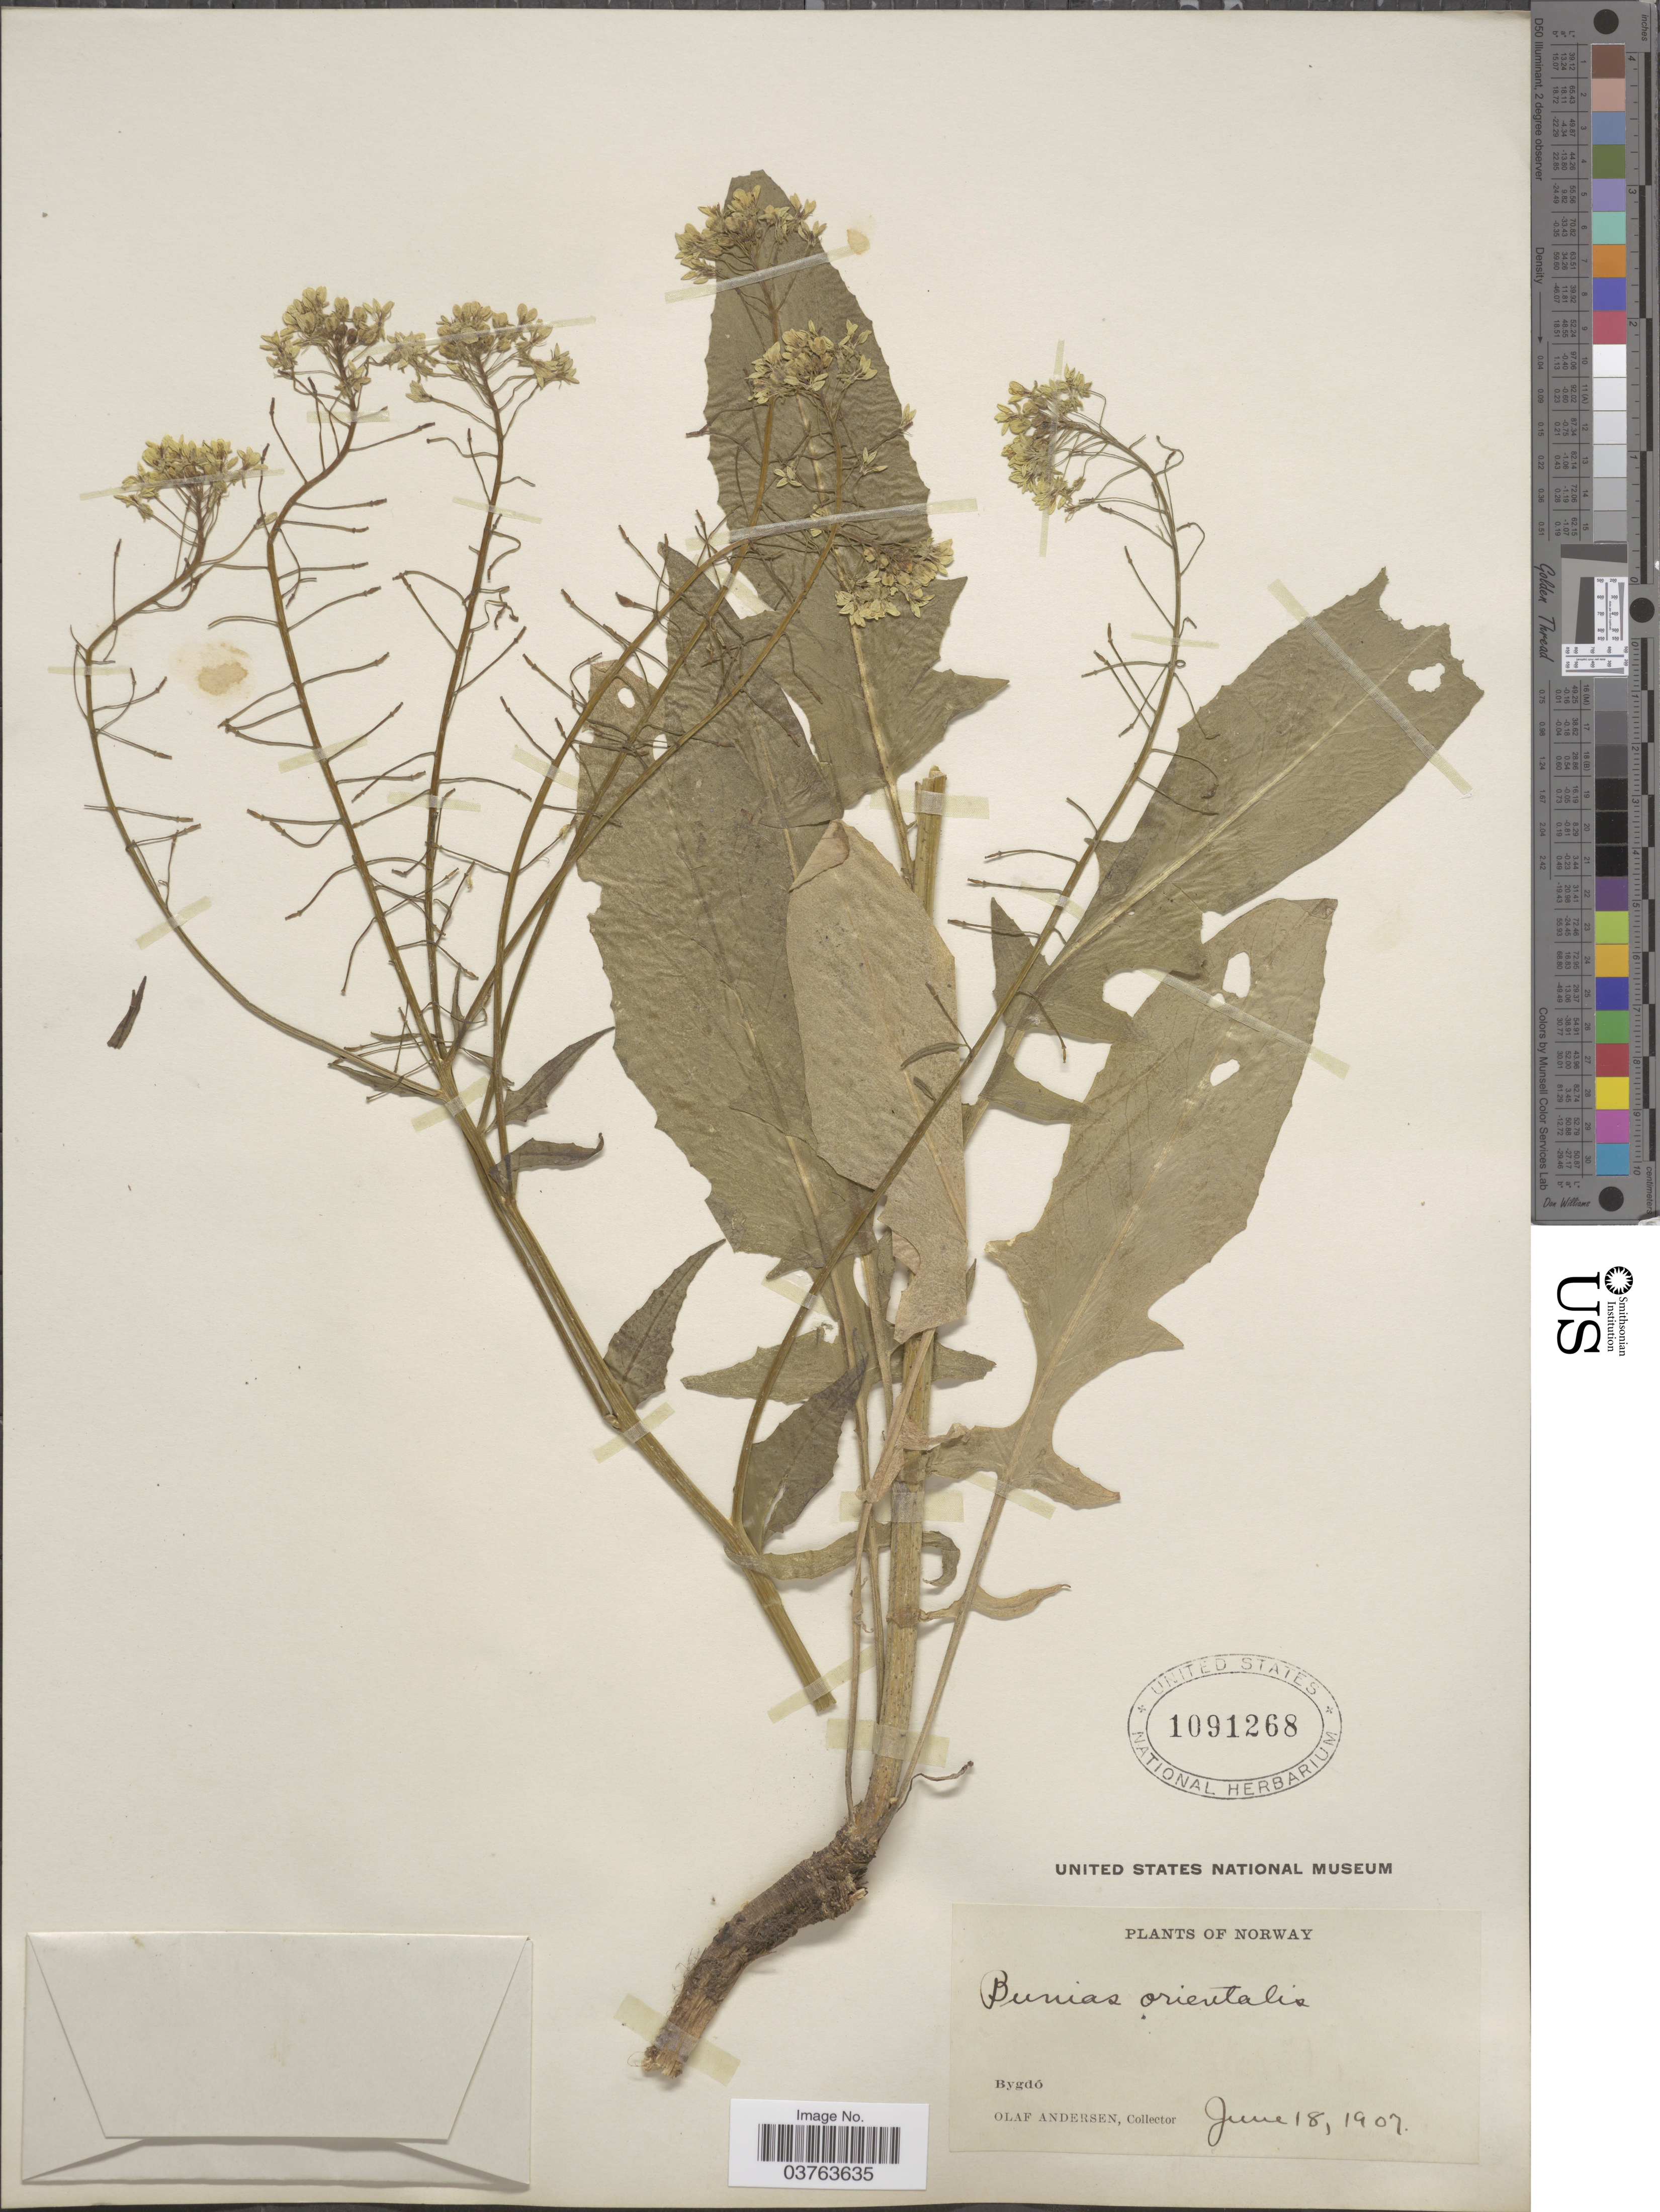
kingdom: Plantae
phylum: Tracheophyta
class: Magnoliopsida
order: Brassicales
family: Brassicaceae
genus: Bunias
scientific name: Bunias orientalis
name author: L.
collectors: O. Andersen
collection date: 1907-06-18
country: Norway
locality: Bygdó.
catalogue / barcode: US 1091268